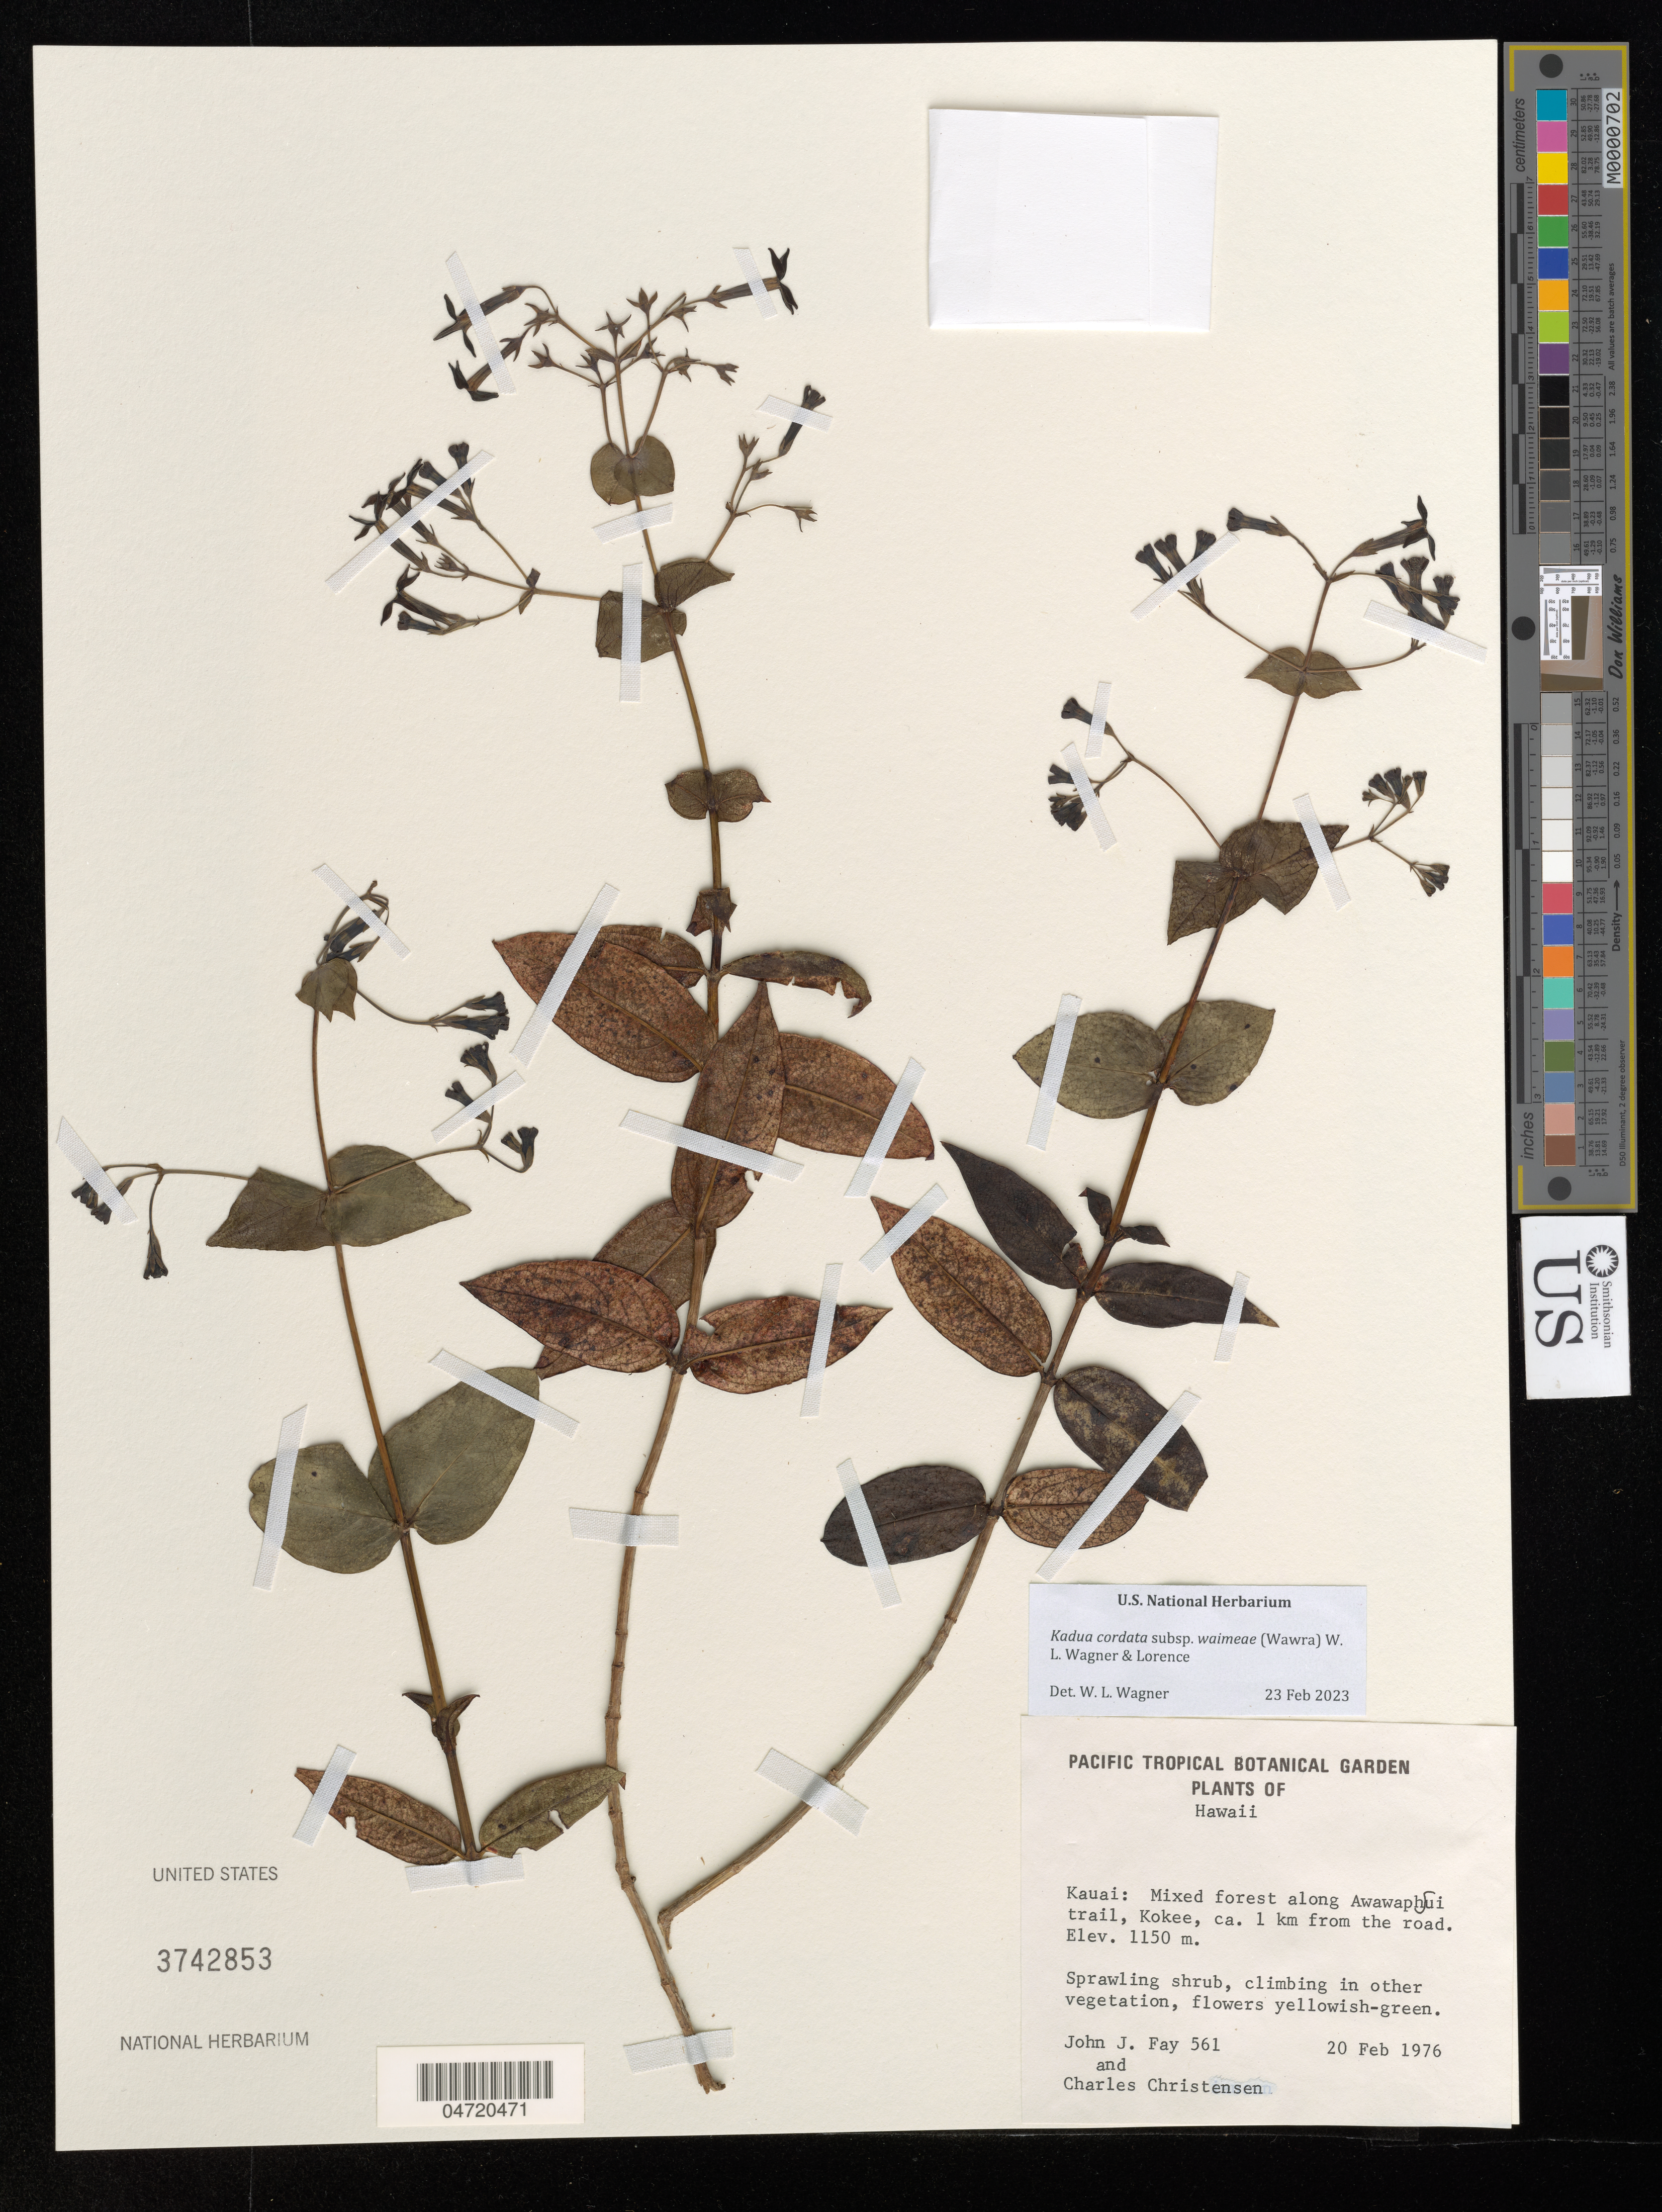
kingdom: Plantae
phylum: Tracheophyta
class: Magnoliopsida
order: Gentianales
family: Rubiaceae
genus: Kadua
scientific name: Kadua cordata subsp. waimeae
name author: (Wawra) W.L. Wagner & Lorence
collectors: J. Fay & C. Christensen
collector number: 561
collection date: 1976-02-20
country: United States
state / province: Hawaii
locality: Kauai: Mixed forest along Awawapuhi trail, Kokee, ca. 1 km from the road.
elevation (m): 1150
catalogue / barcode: US 3742853